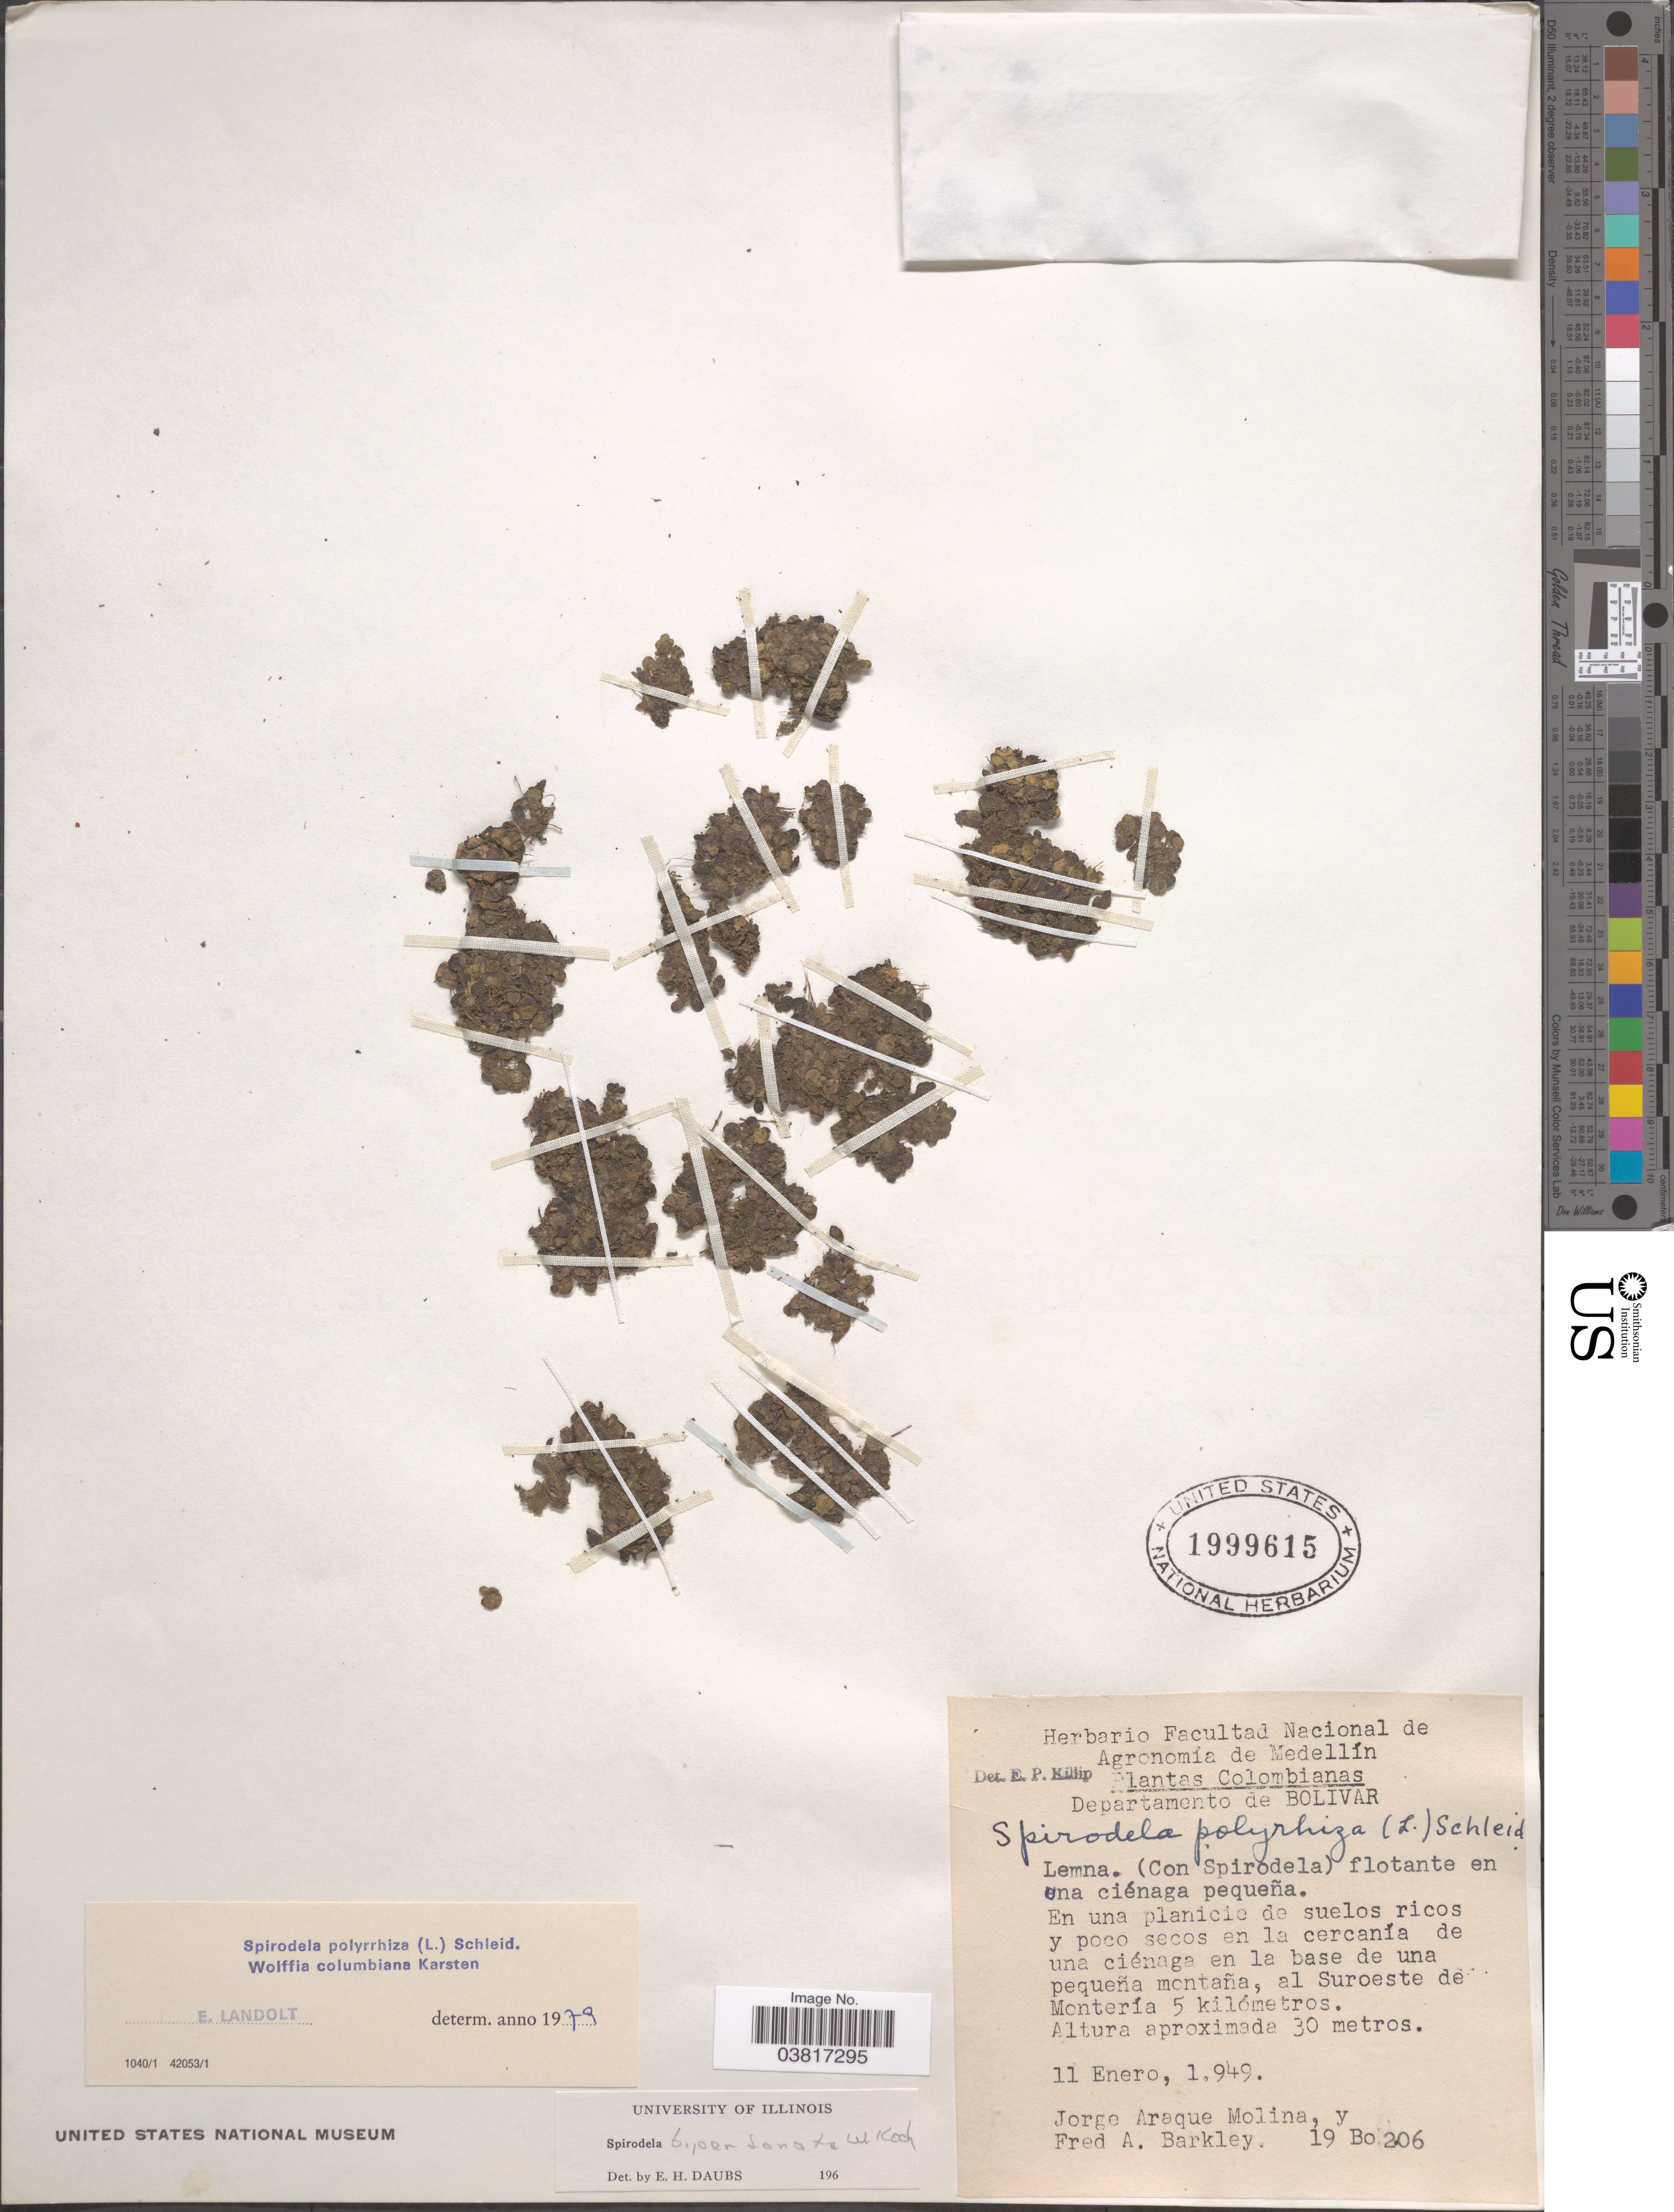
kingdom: Plantae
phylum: Tracheophyta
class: Liliopsida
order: Alismatales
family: Araceae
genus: Spirodela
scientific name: Spirodela polyrrhiza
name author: (L.) Schleid.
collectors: J. A. Molina & F. A. Barkley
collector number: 19Bo206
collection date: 1949-01-11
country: Colombia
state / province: Bolívar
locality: Departamento de Bolivar. En una planicie de suelos ricos y poco secos en la cercanía de una ciénaga en la base de una pequeña montaña, al Suroeste de Montería 5 kilómetros.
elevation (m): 30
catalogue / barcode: US 1999615